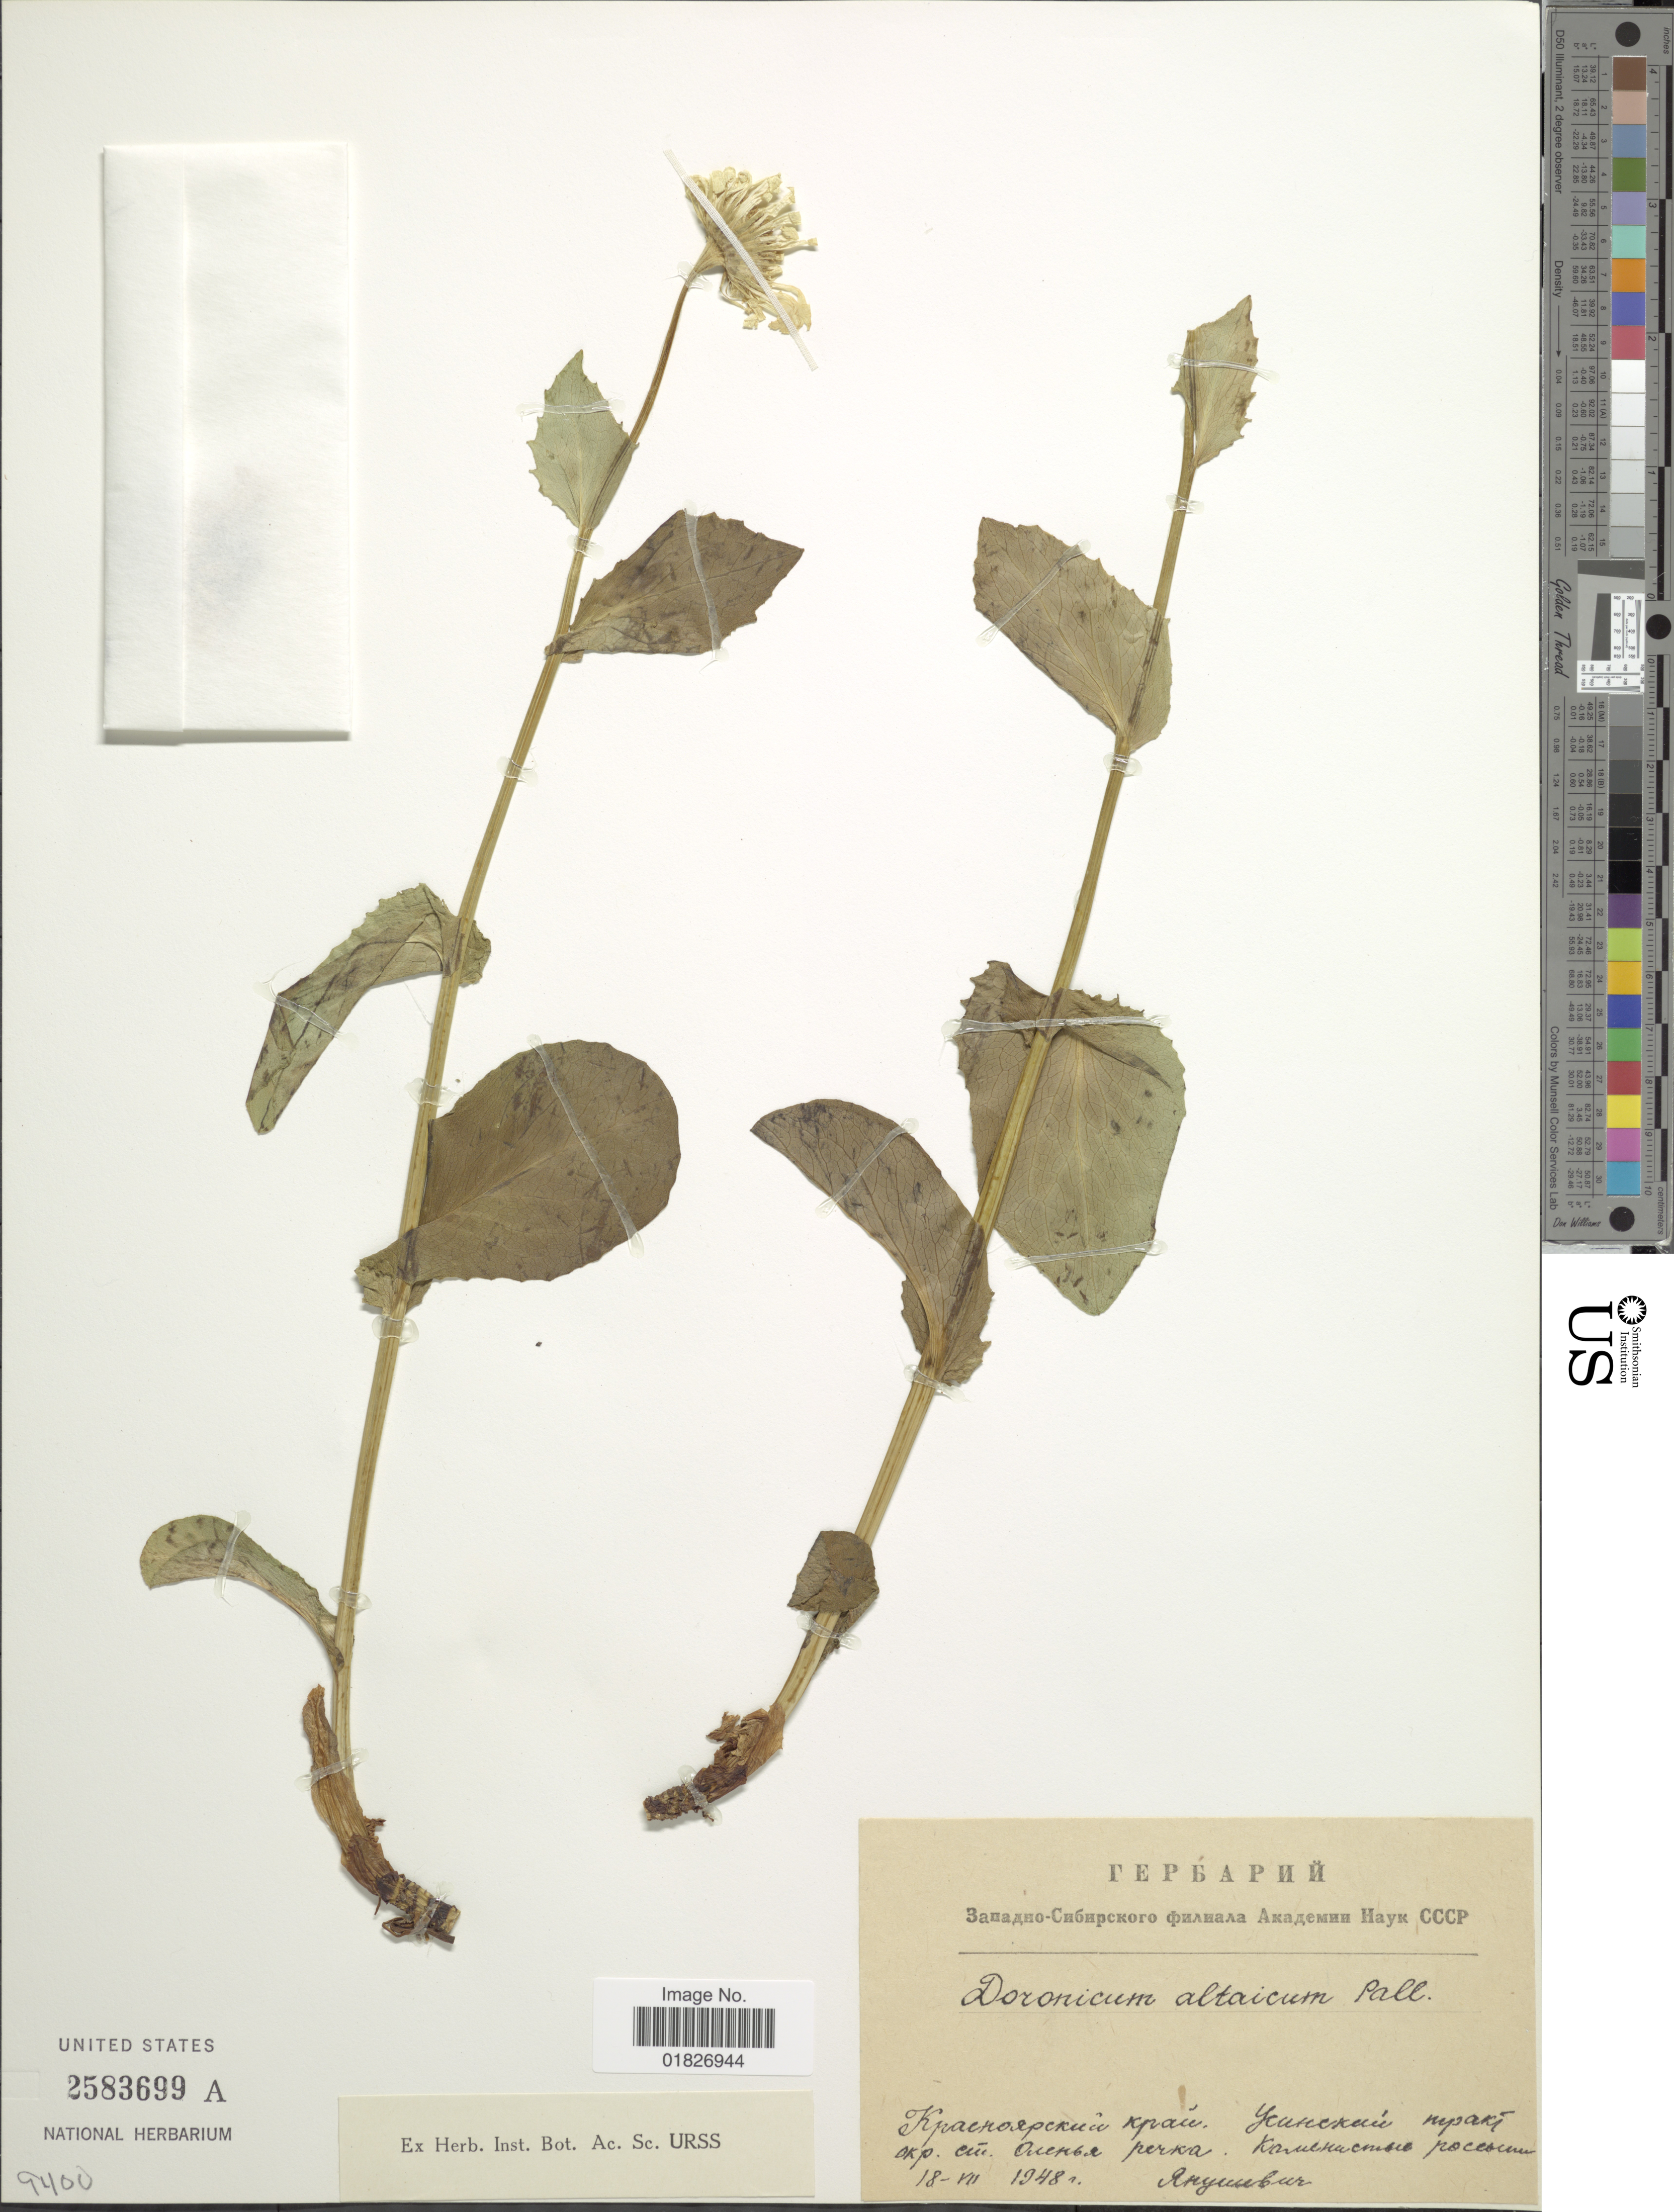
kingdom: Plantae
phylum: Tracheophyta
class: Magnoliopsida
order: Asterales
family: Asteraceae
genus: Doronicum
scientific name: Doronicum atlaicum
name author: Pall.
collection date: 1948-07-18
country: U.S.S.R.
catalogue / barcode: US 2583699A